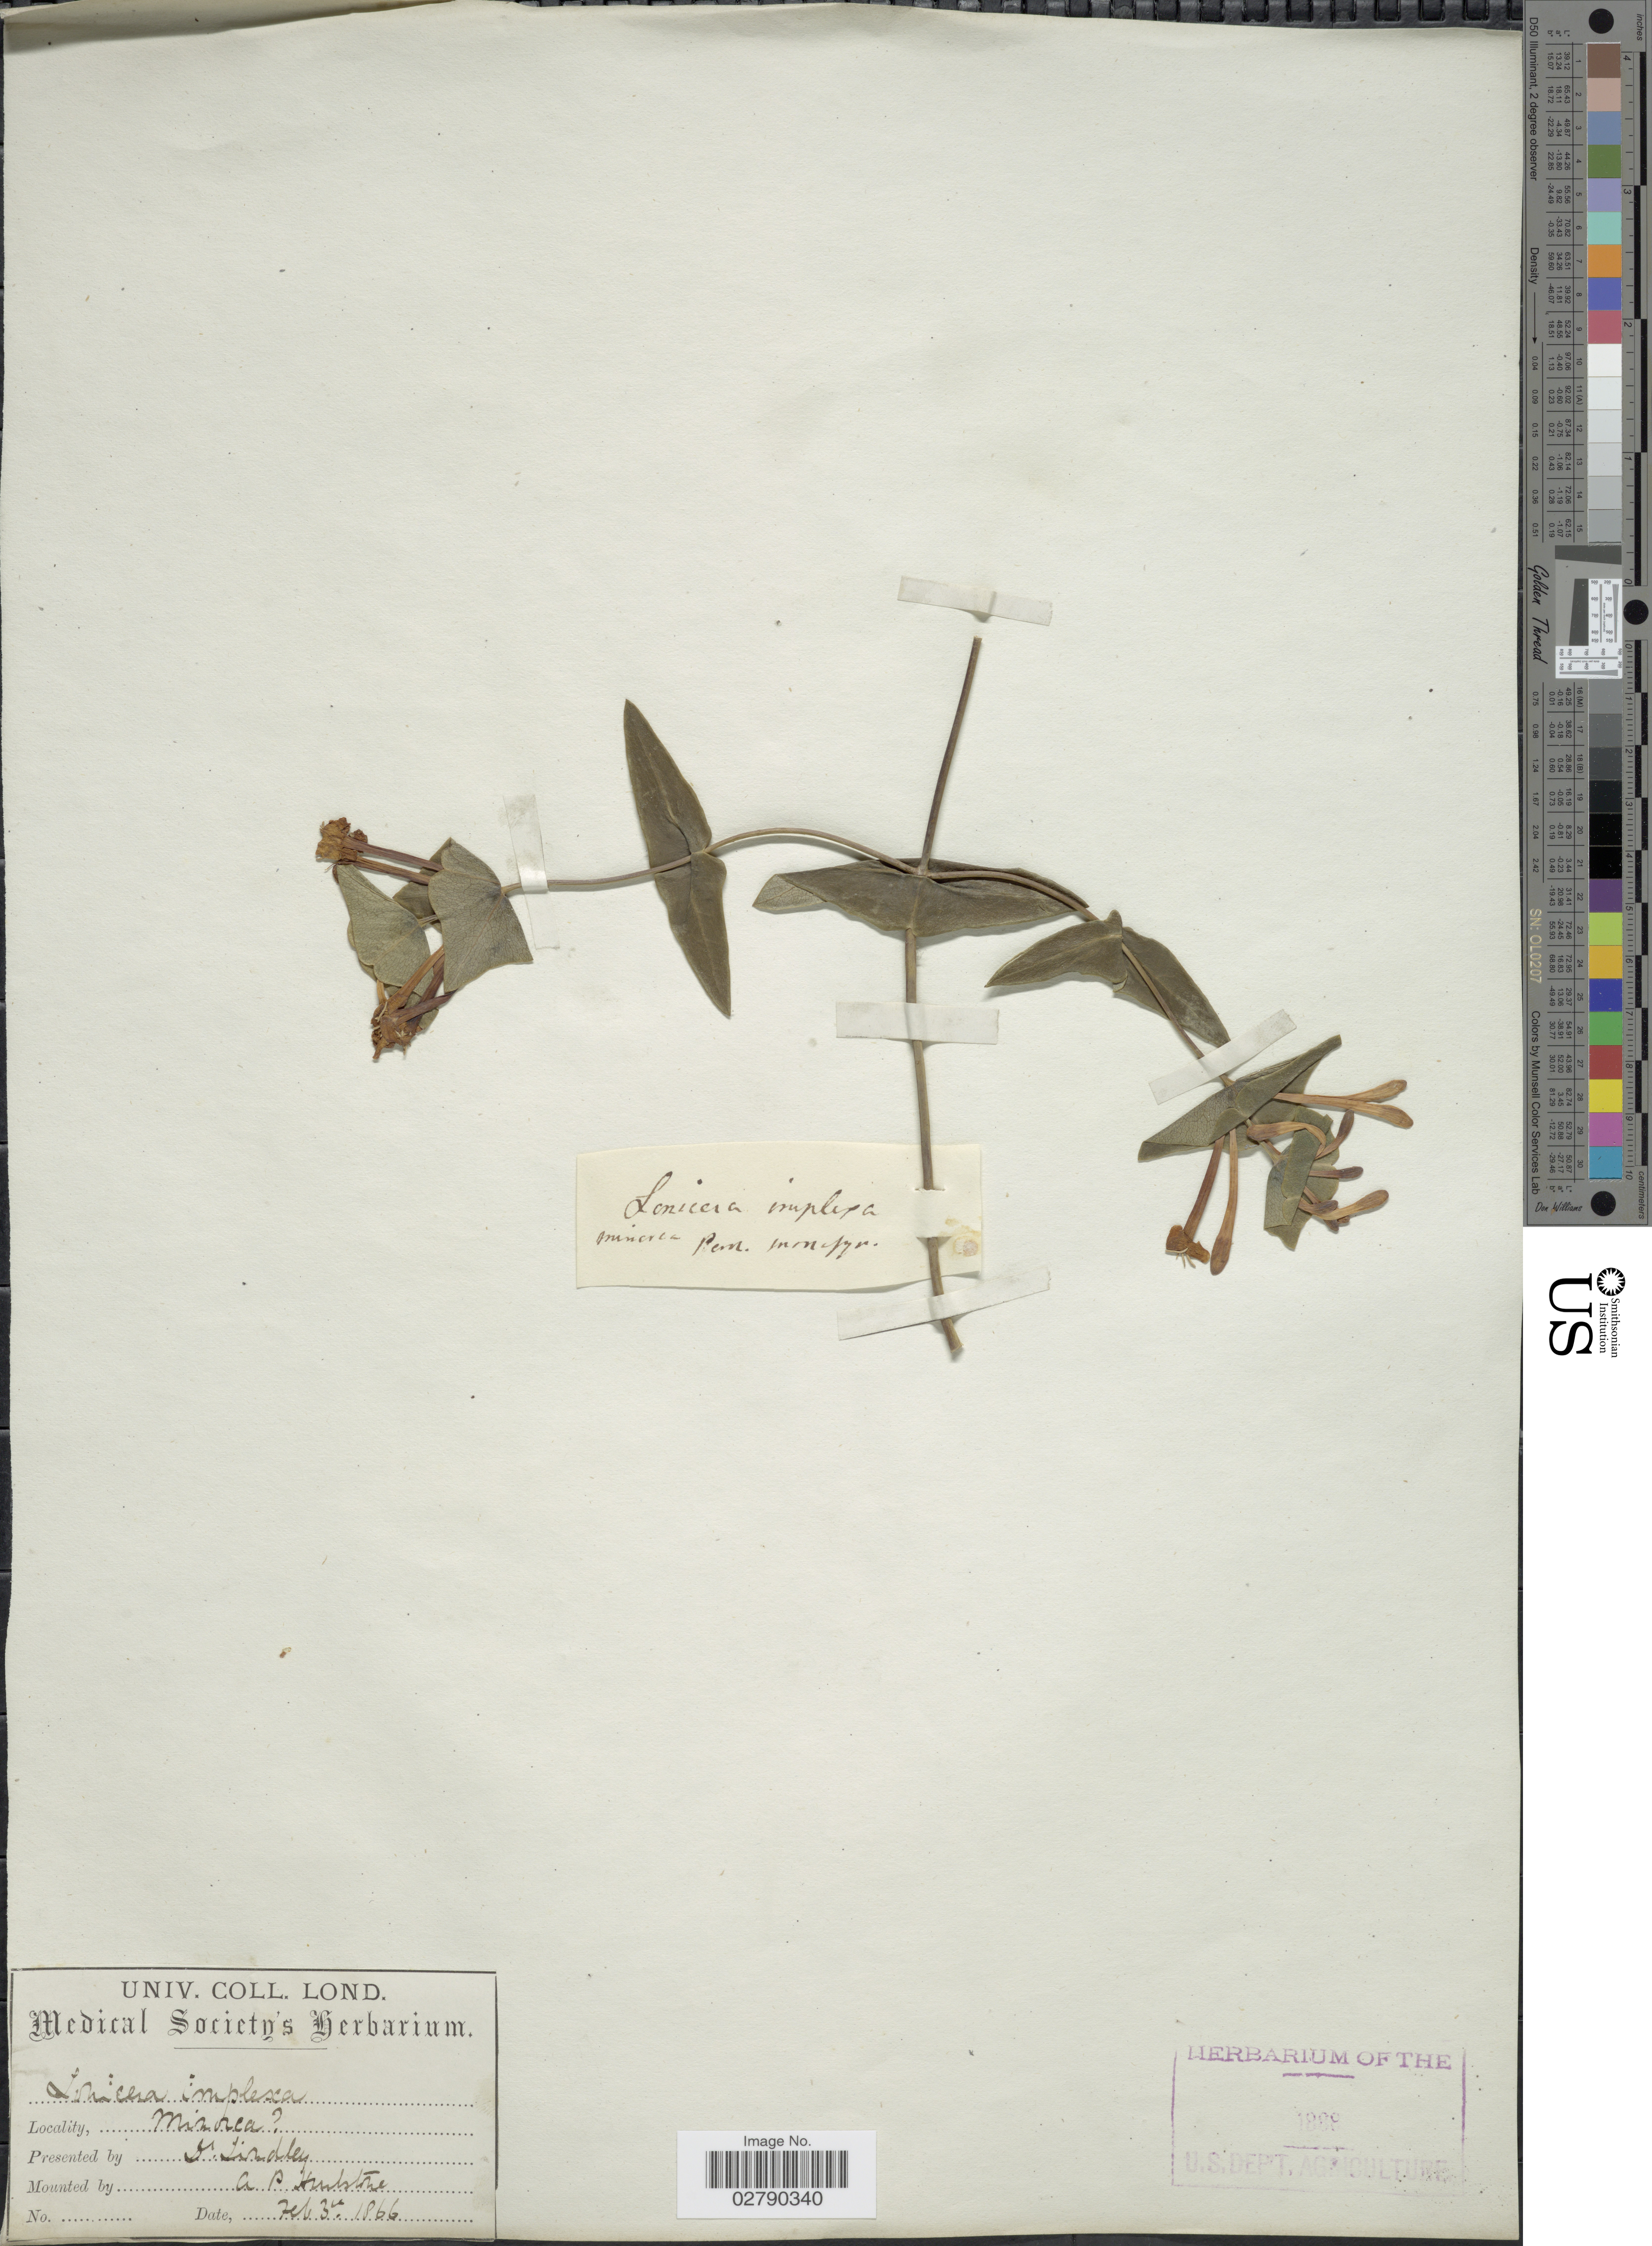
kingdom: Plantae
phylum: Tracheophyta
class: Magnoliopsida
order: Dipsacales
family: Caprifoliaceae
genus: Lonicera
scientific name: Lonicera implexa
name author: Aiton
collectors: Lindley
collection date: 1866-02-03